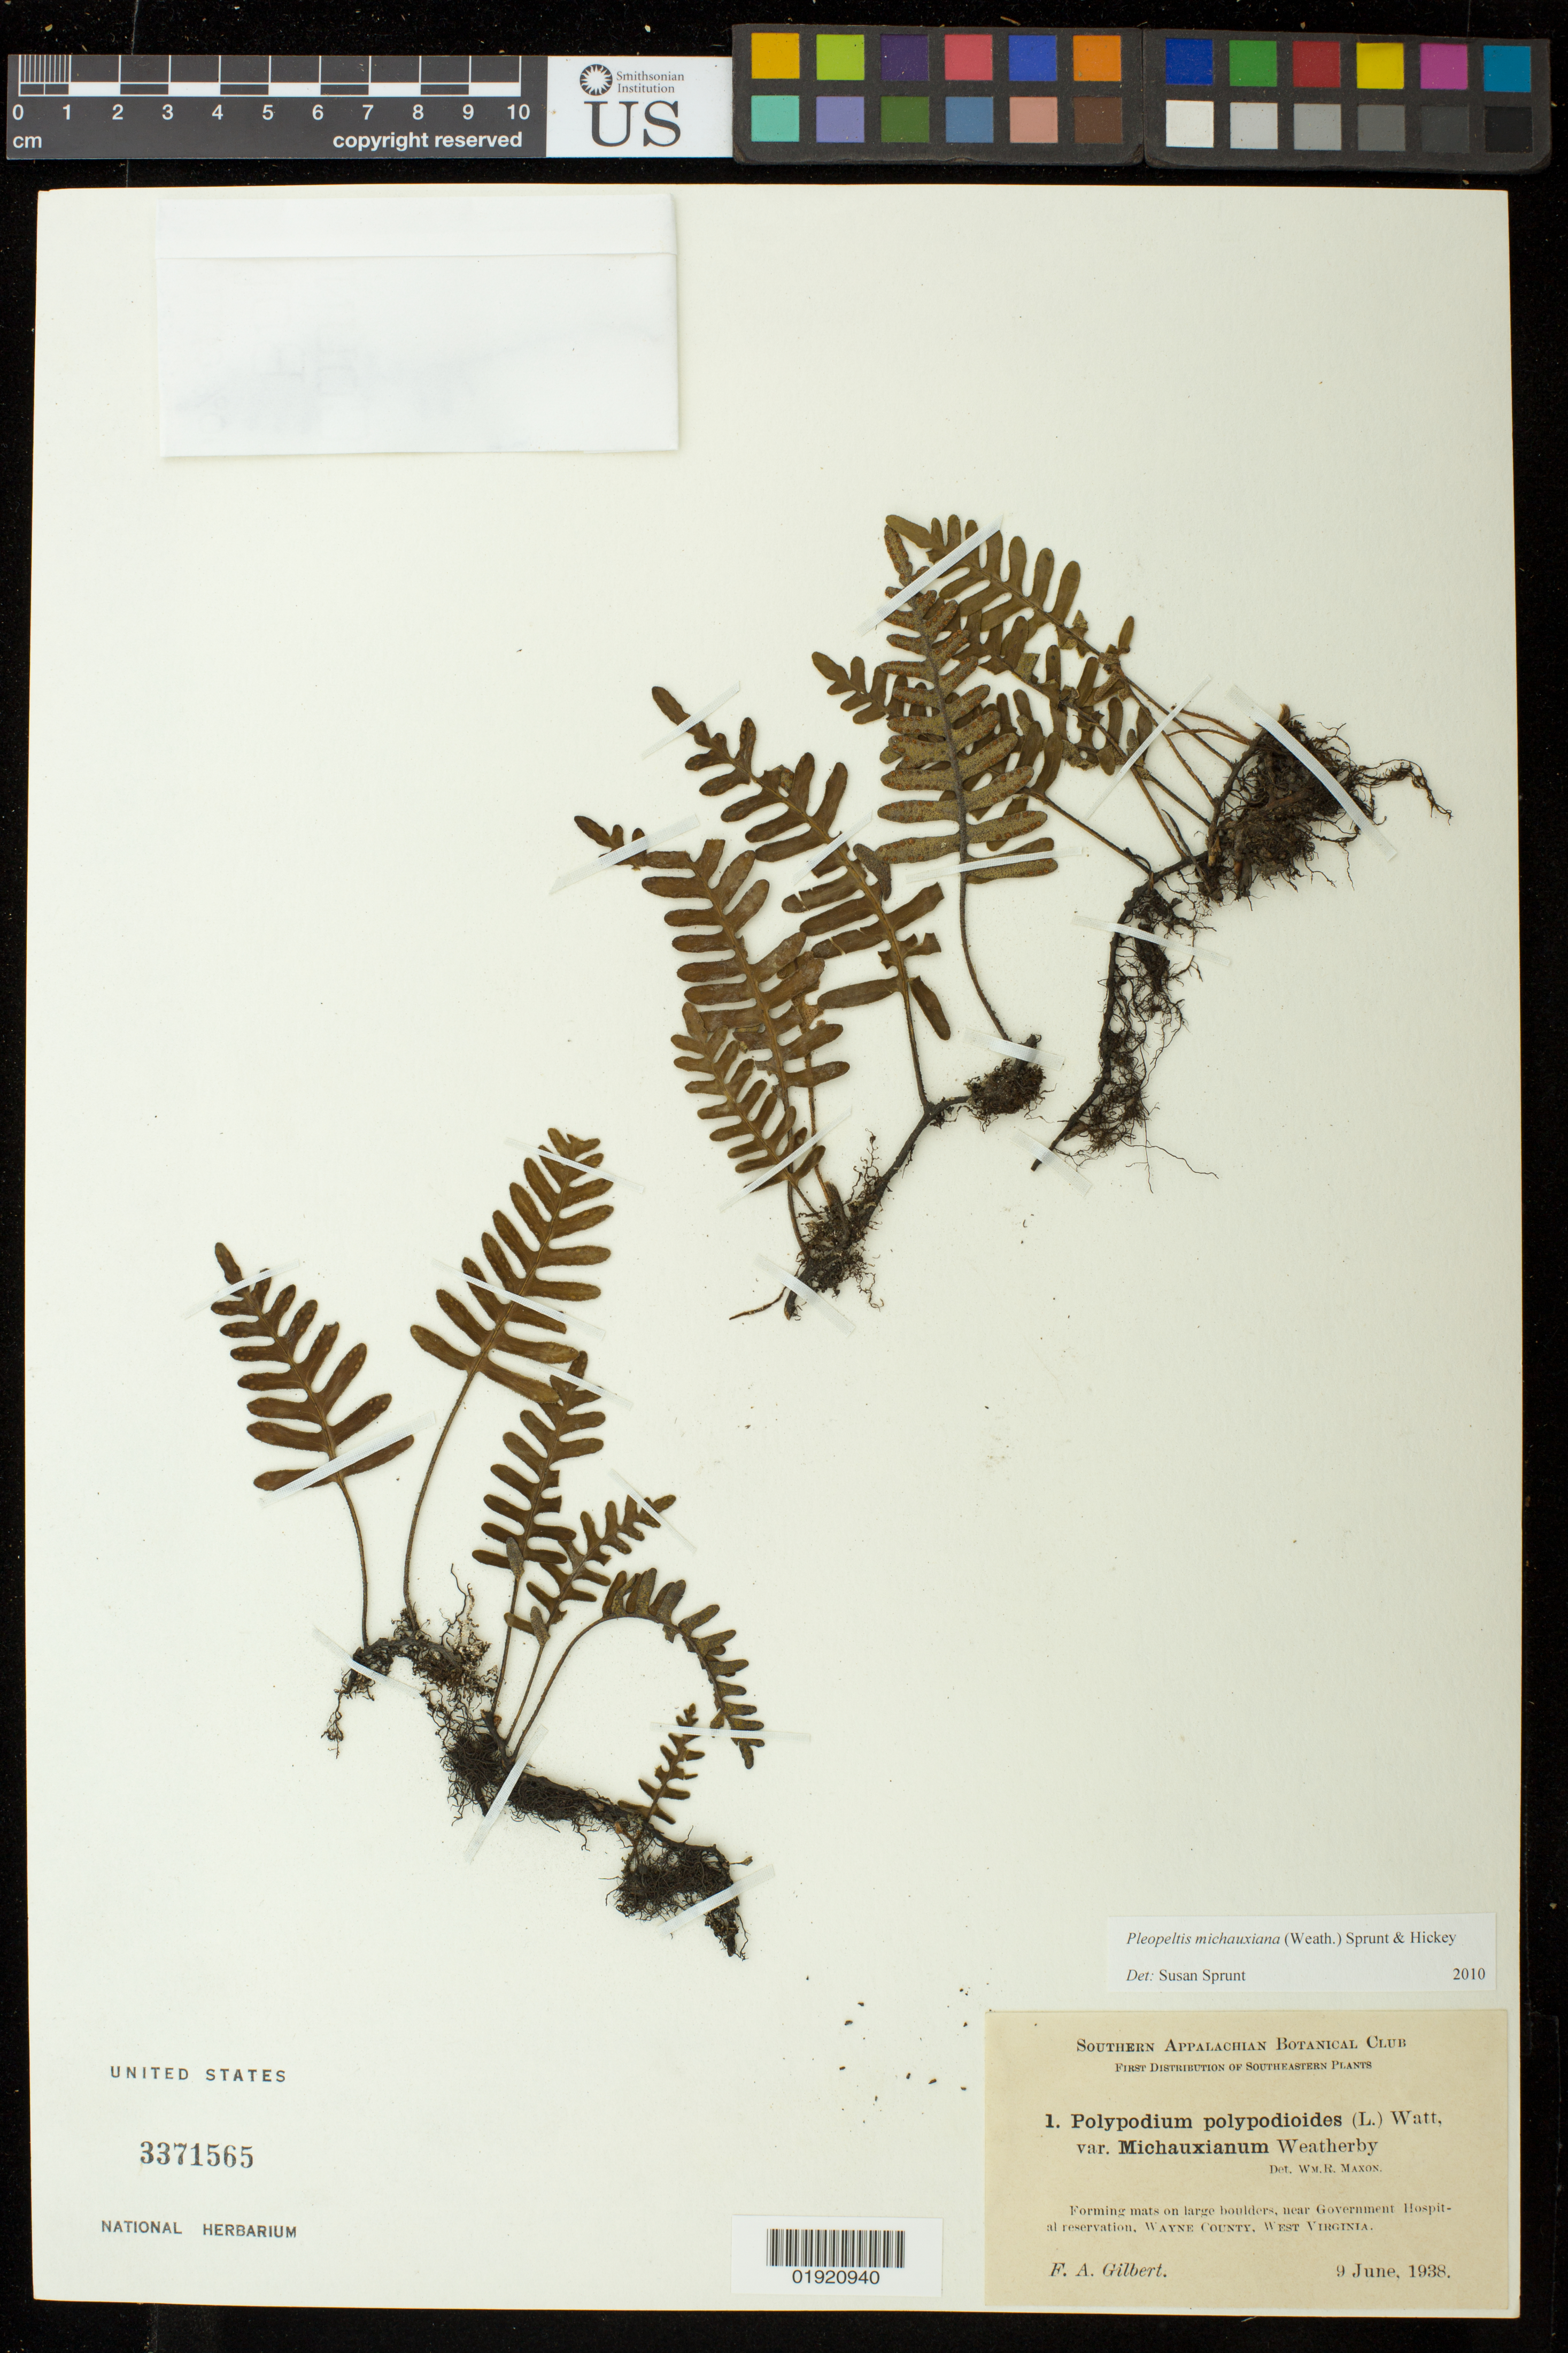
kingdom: Plantae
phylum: Tracheophyta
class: Polypodiopsida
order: Polypodiales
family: Polypodiaceae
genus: Pleopeltis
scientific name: Pleopeltis michauxiana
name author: (Weath.) Hickey & Sprunt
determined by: Sprunt, S. V.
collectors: F. A. Gilbert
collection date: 1938-06-09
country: United States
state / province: West Virginia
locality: West Virginia. Near Government Hospital reservation.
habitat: Forming mats on large boulders.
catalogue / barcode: US 3371565